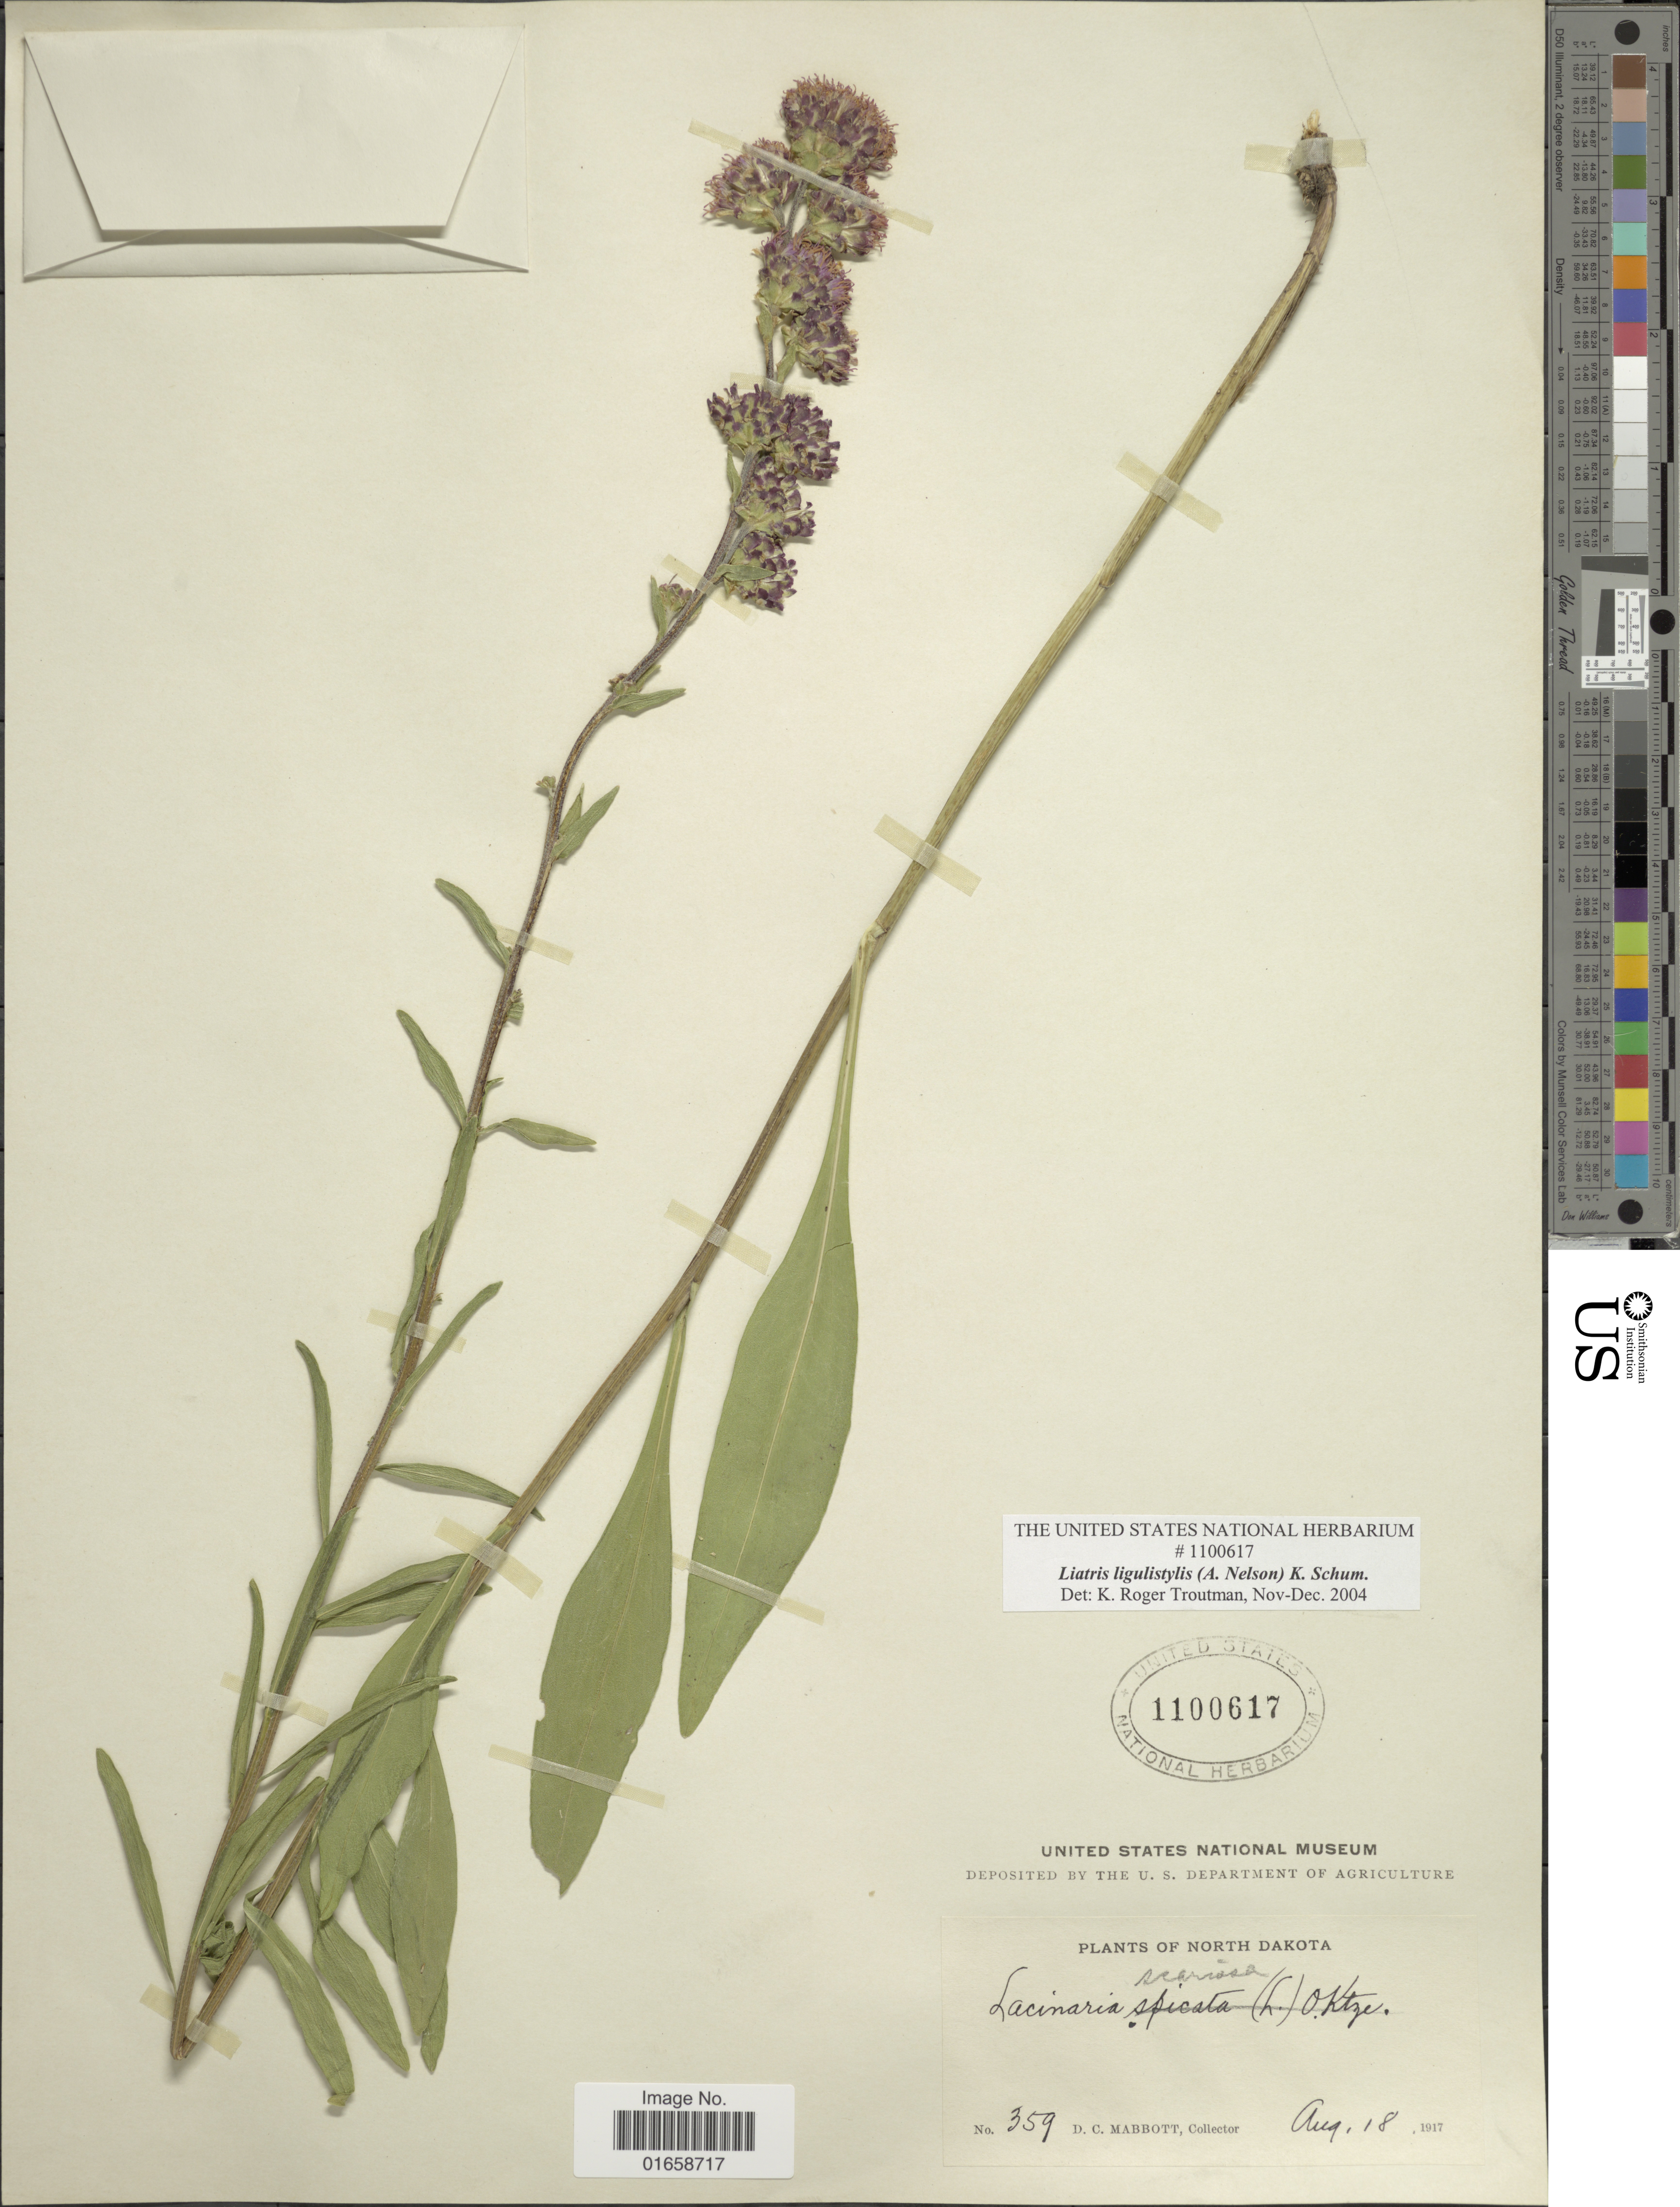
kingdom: Plantae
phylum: Tracheophyta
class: Magnoliopsida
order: Asterales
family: Asteraceae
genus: Liatris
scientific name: Liatris ligulistylis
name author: (A. Nelson) K. Schum.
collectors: D. Mabbott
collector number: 359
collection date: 1917-08-18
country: United States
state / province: North Dakota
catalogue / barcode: US 1100617